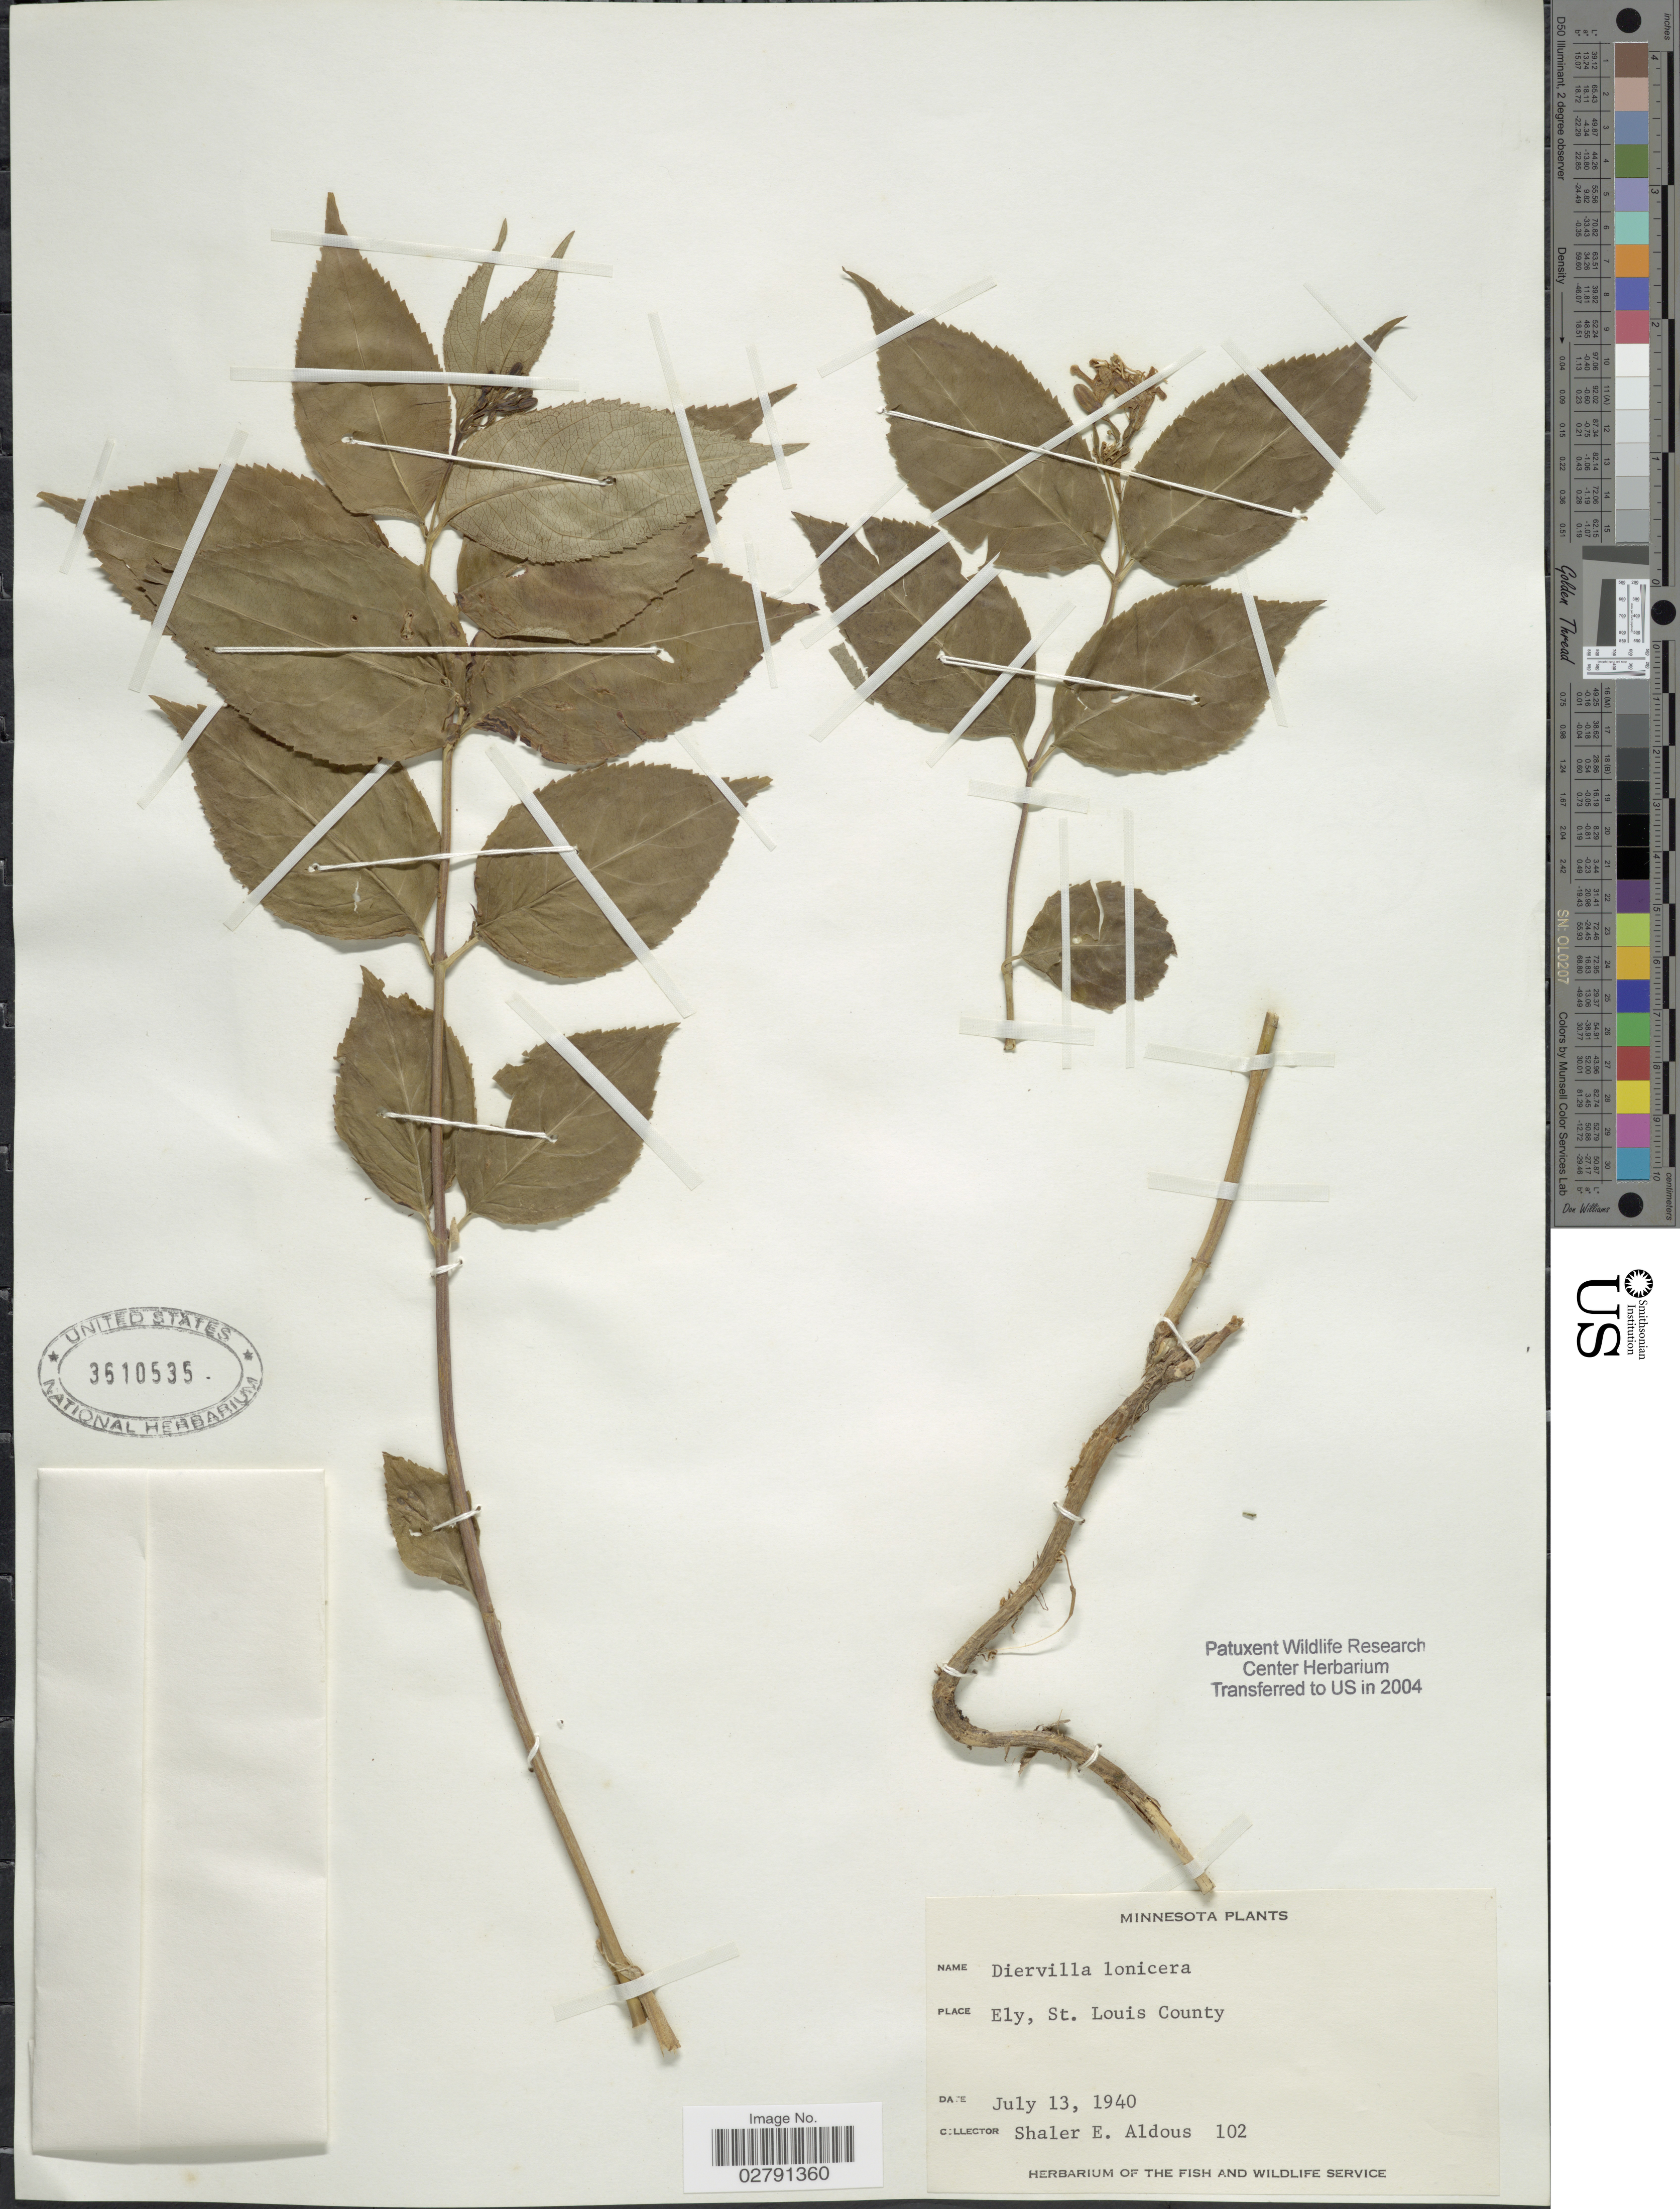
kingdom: Plantae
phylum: Tracheophyta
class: Magnoliopsida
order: Dipsacales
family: Caprifoliaceae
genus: Diervilla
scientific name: Diervilla lonicera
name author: Mill.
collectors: S. Aldous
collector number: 102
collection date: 1940-07-13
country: United States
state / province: Minnesota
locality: Ely, St. Louis County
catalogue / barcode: US 3510535